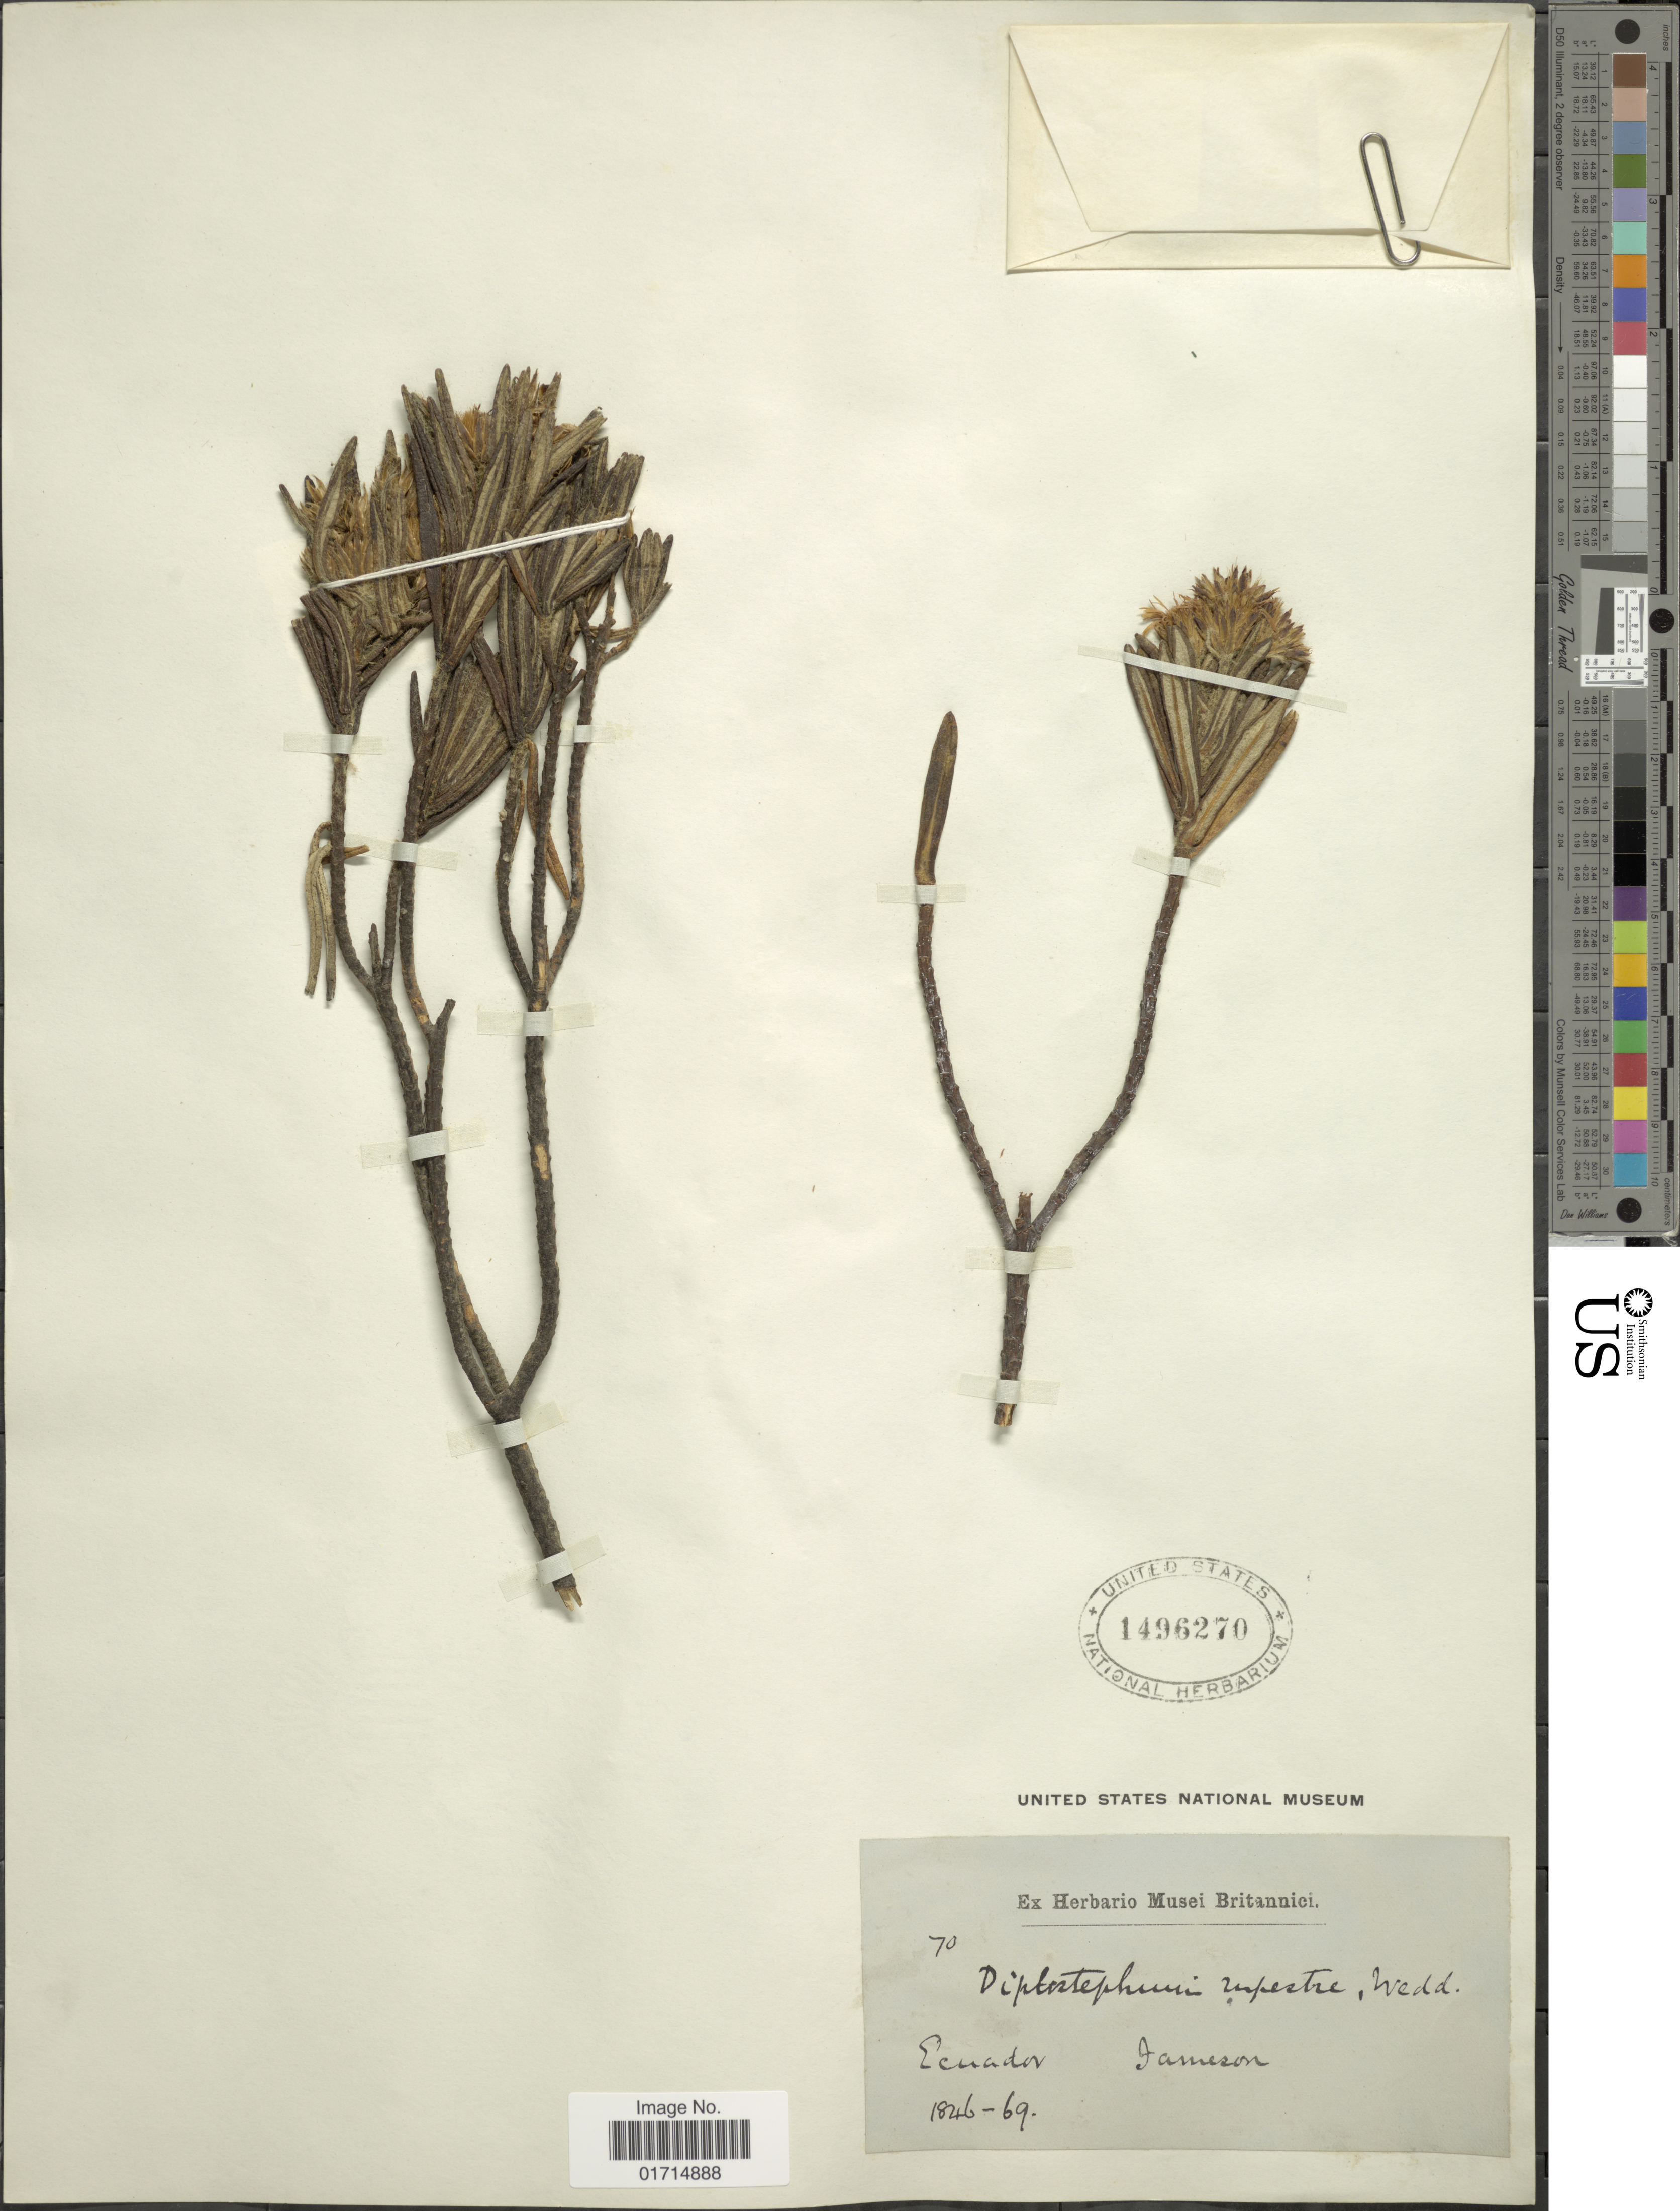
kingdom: Plantae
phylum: Tracheophyta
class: Magnoliopsida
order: Asterales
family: Asteraceae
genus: Diplostephium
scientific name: Diplostephium rupestre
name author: (Kunth) Wedd.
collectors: -- Jameson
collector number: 70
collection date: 1846/1869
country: Ecuador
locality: Ecuador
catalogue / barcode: US 1496270